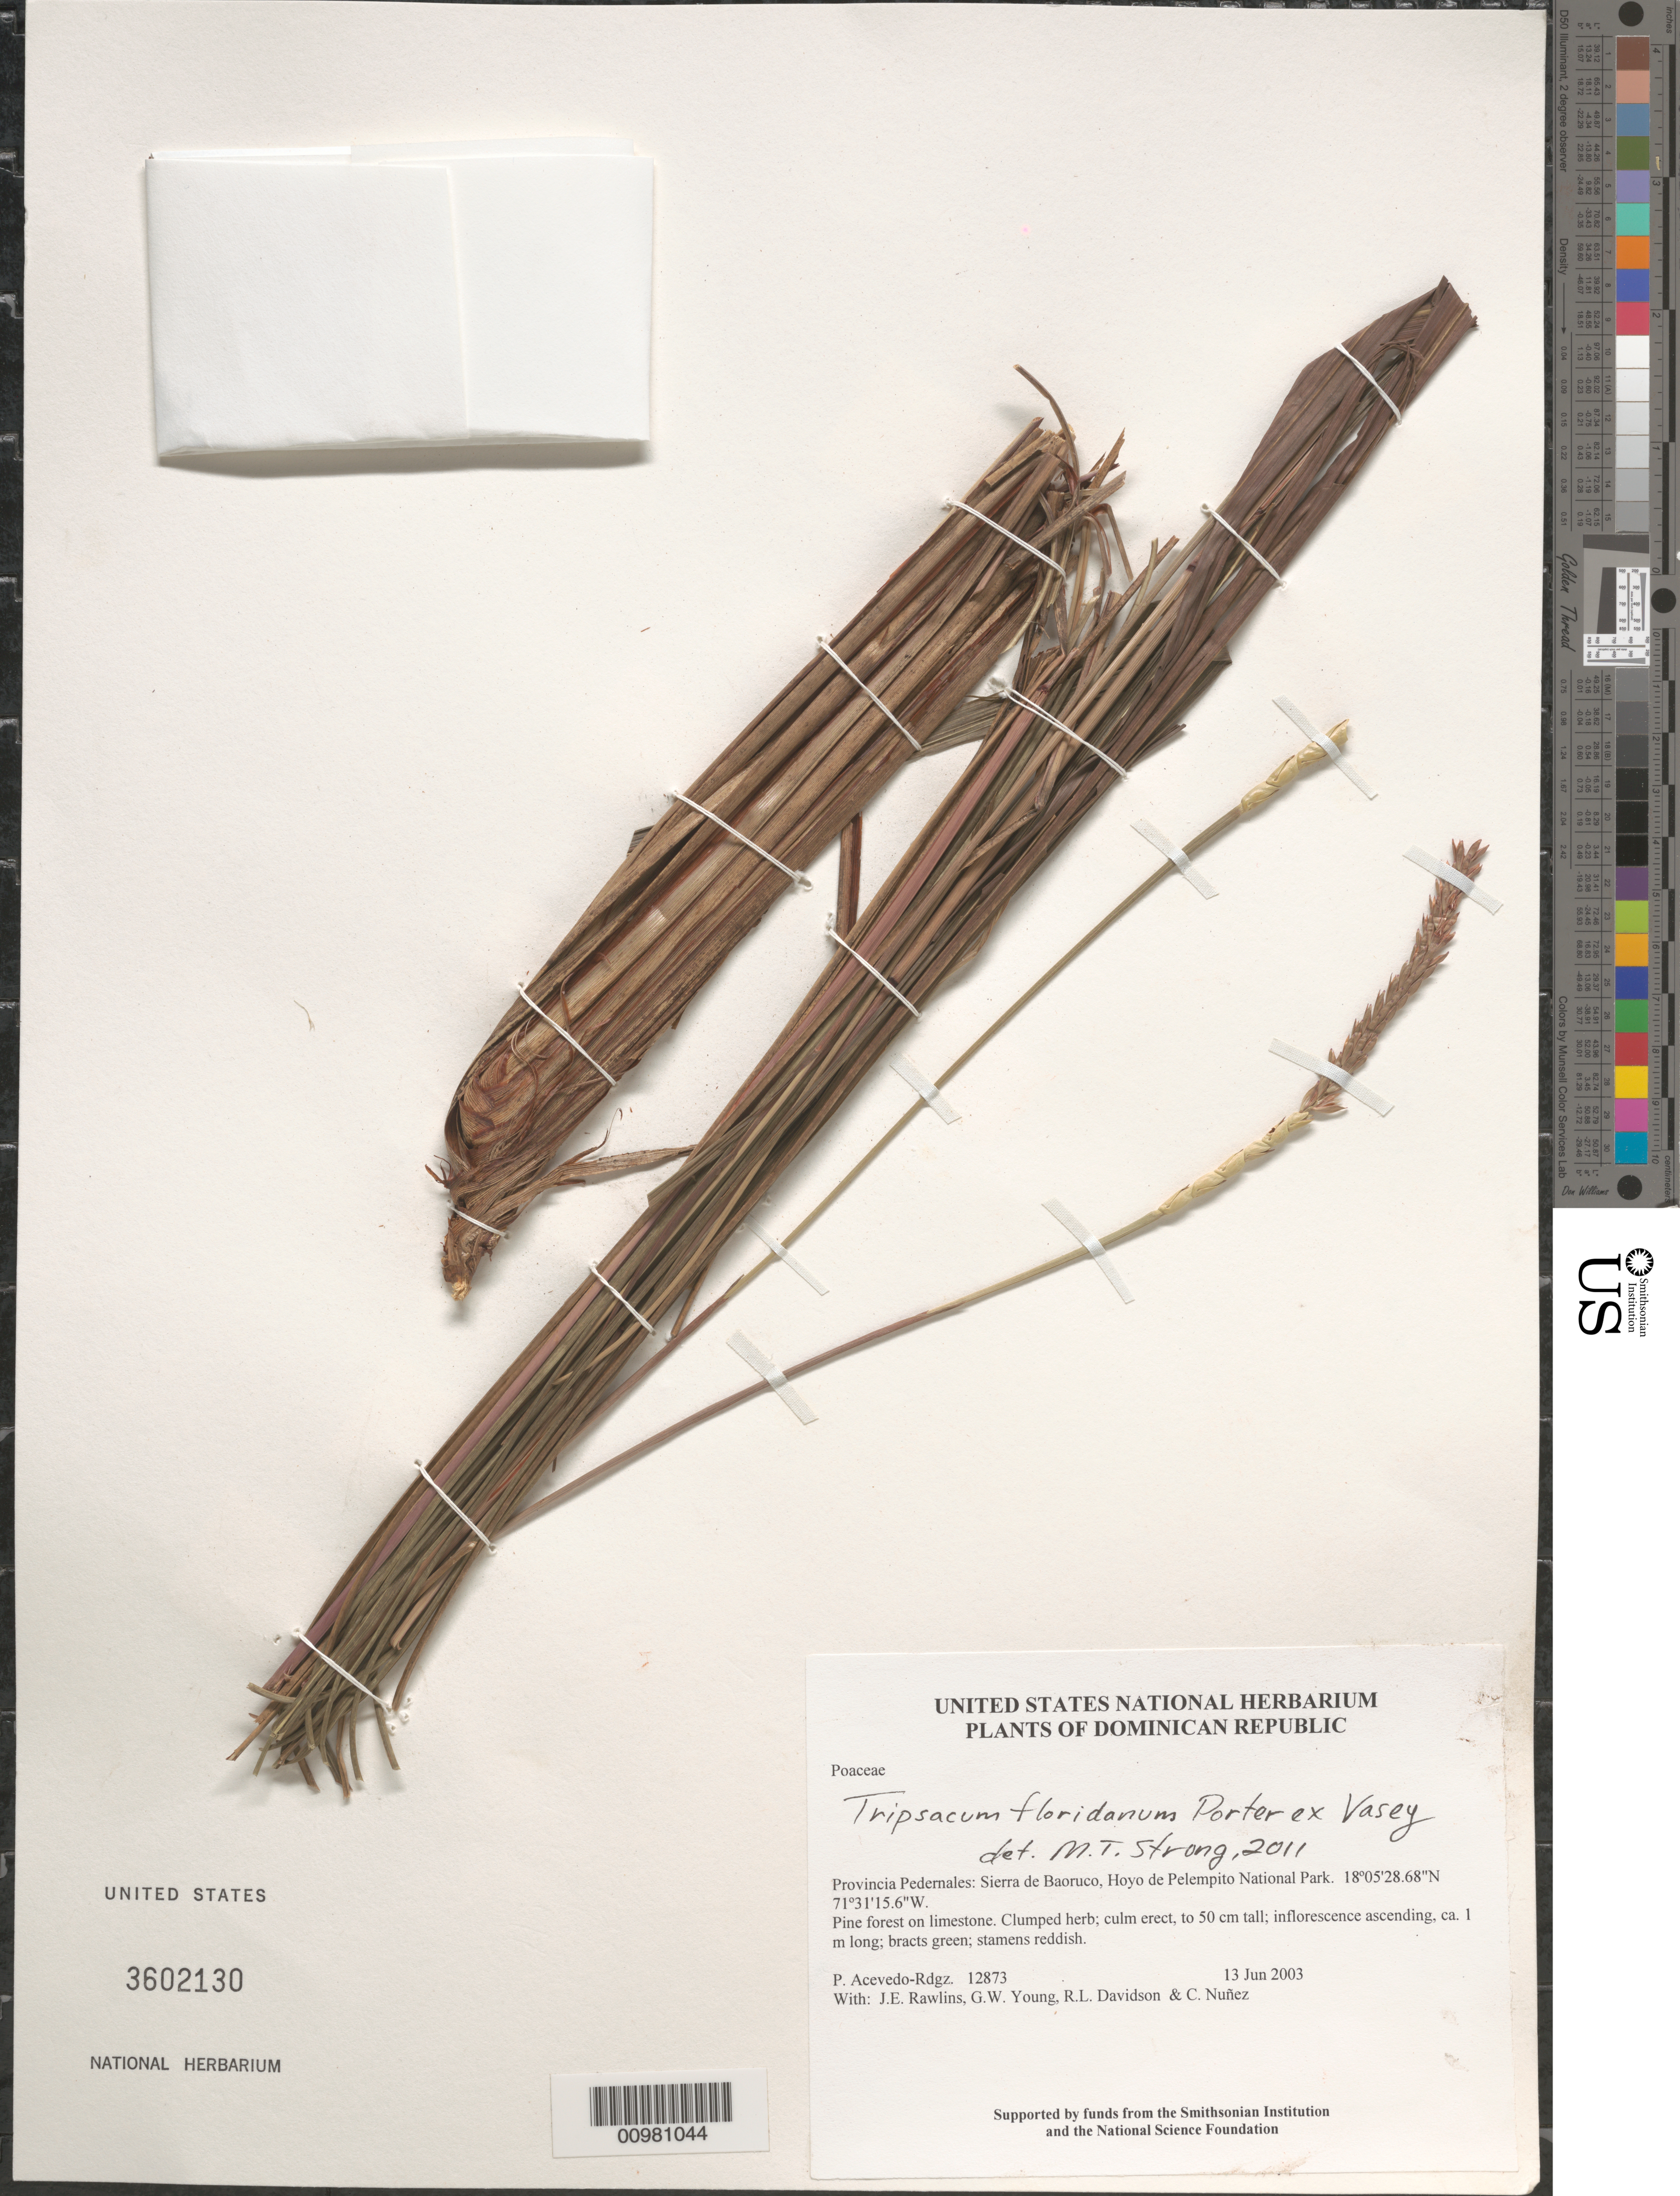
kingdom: Plantae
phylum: Tracheophyta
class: Liliopsida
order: Poales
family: Poaceae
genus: Tripsacum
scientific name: Tripsacum dactyloides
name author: (L.) L.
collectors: P. Acevedo-Rodr., J. Rawlins, G. Young, R. Davidson & C. Nunez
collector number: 12873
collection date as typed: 13 Jun 2003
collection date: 2003-06-13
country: Dominican Republic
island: Hispaniola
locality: Provincia Pedernales: Sierra de Baoruco, Hoyo de Pelempito National Park.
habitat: Pine forest on limestone.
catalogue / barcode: US 3602130